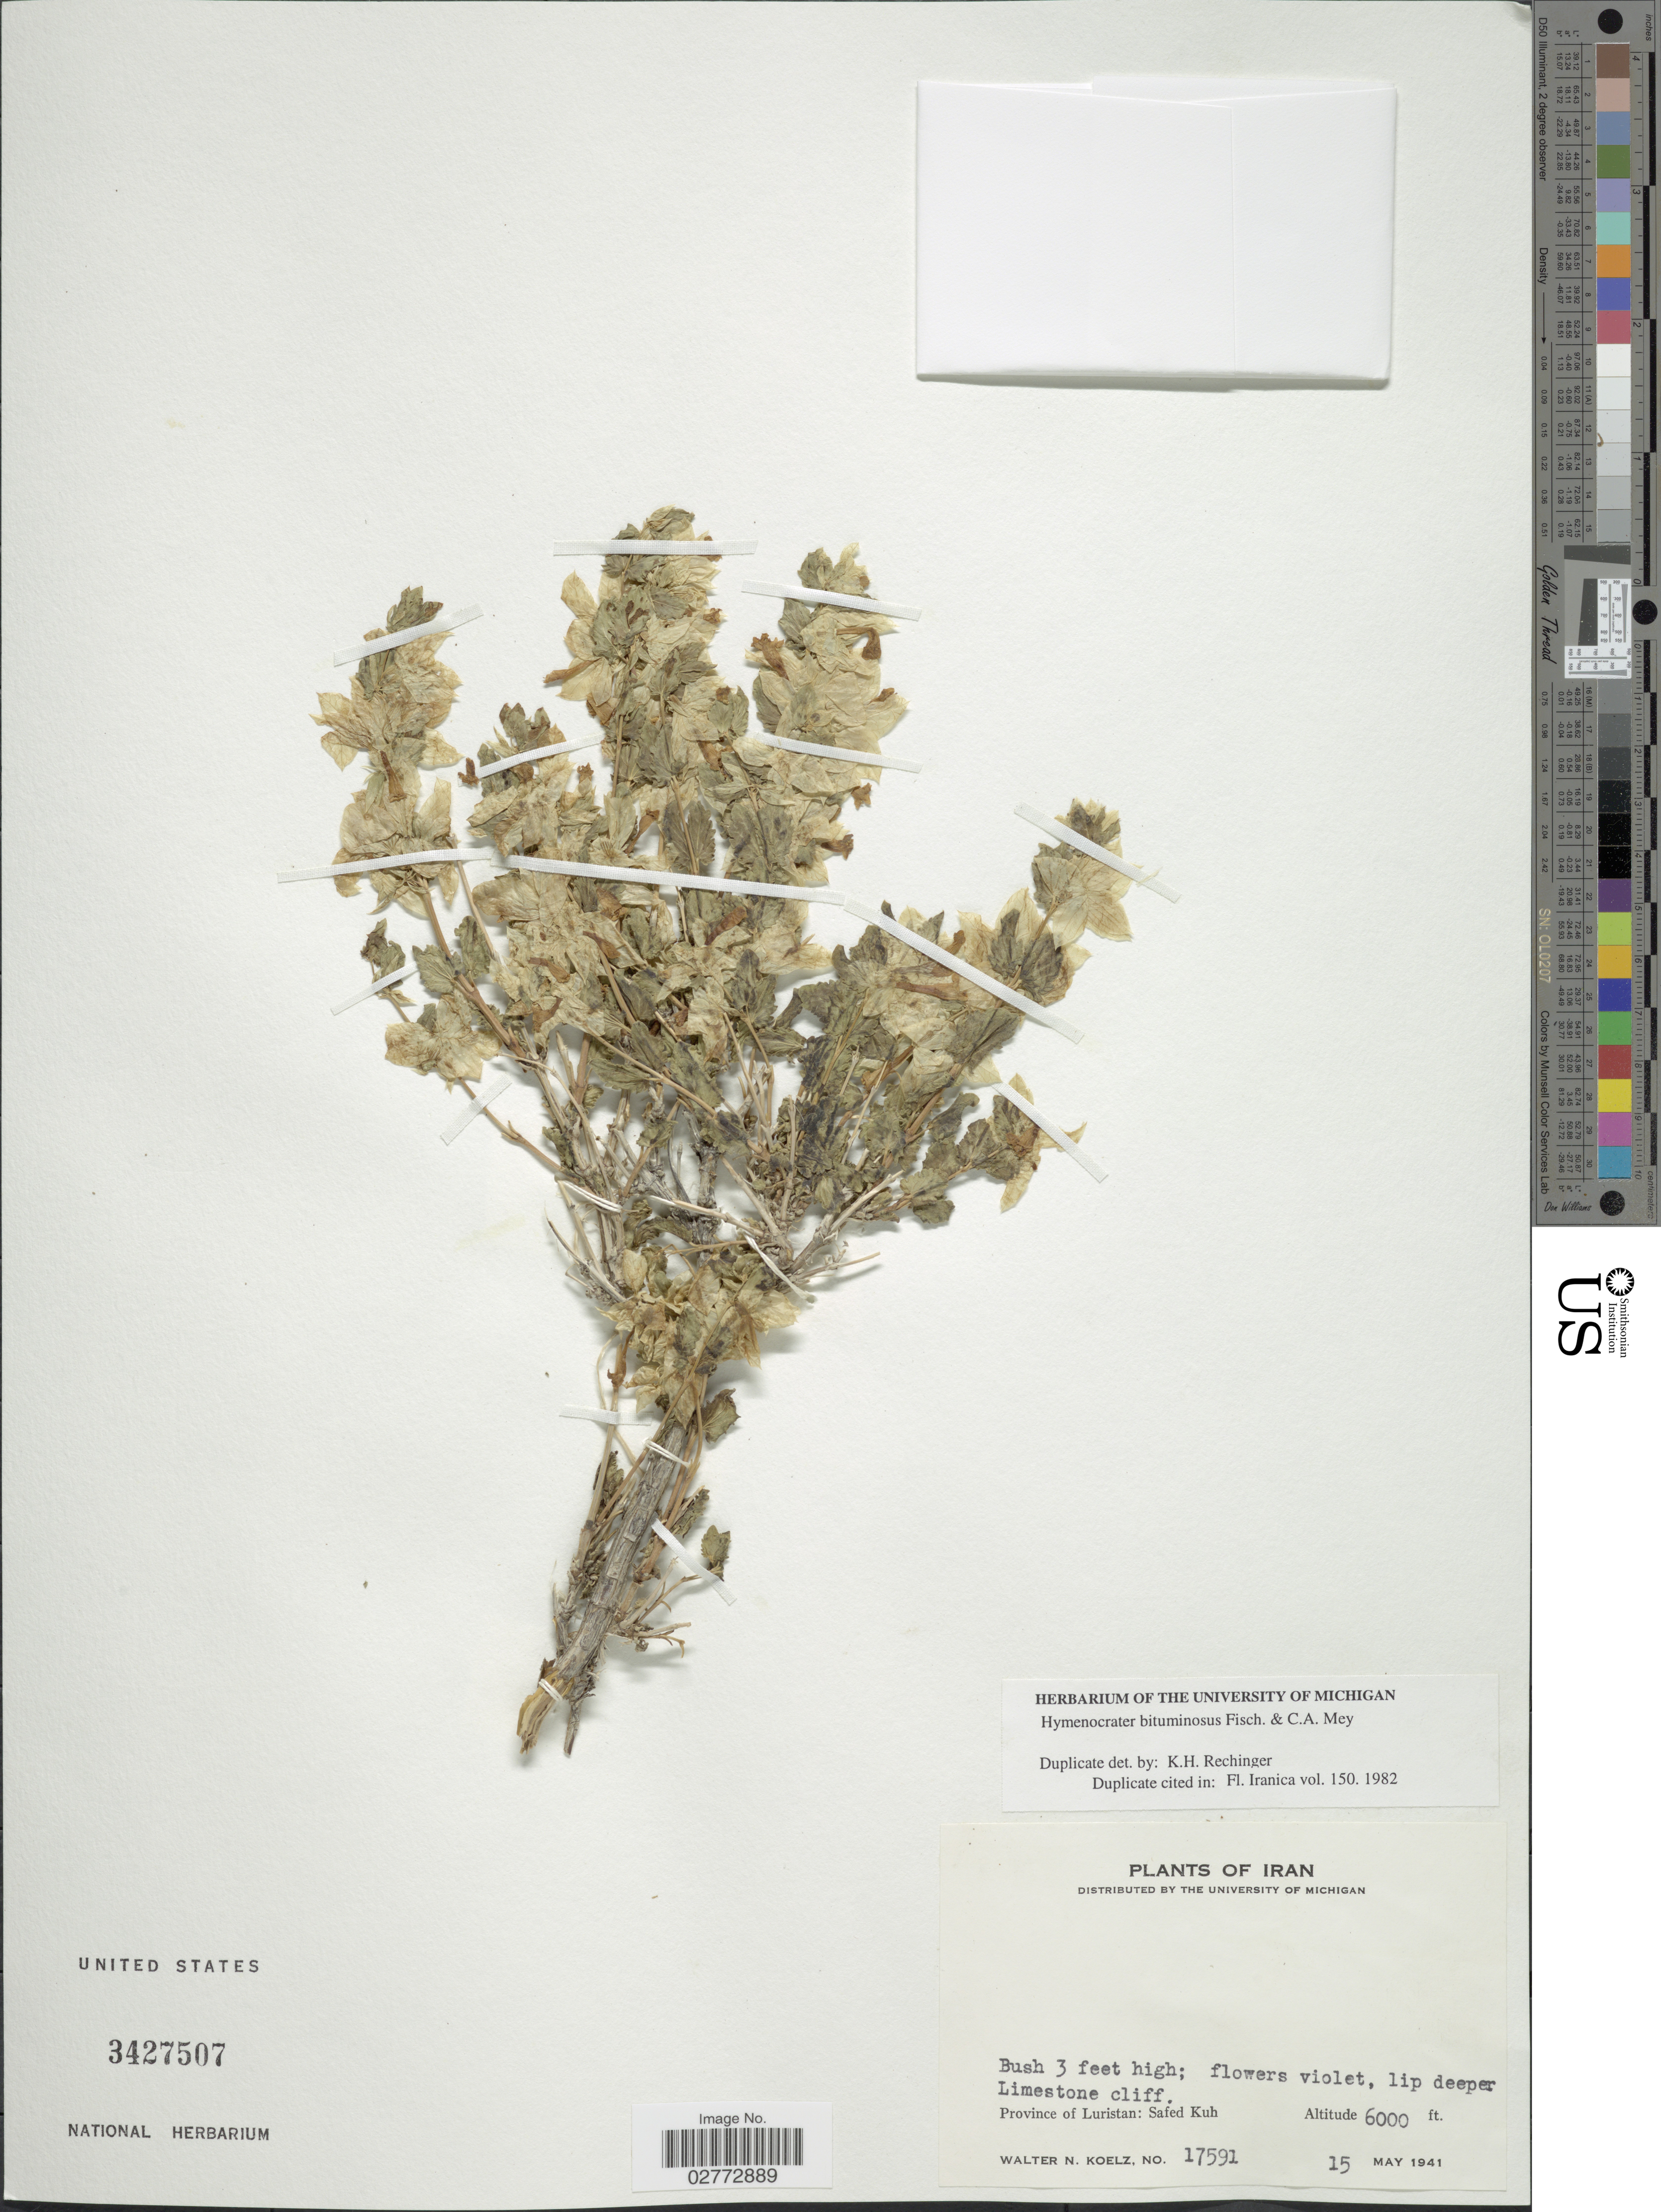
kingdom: Plantae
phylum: Tracheophyta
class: Magnoliopsida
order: Lamiales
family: Lamiaceae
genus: Hymenocrater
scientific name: Hymenocrater bituminosus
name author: Fisch. & C.A. Mey.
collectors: W. N. Koelz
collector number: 17591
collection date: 1941-05-15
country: Iran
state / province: Hormozgan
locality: Province of Luristan: Safed Kuh.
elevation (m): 1829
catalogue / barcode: US 3427507